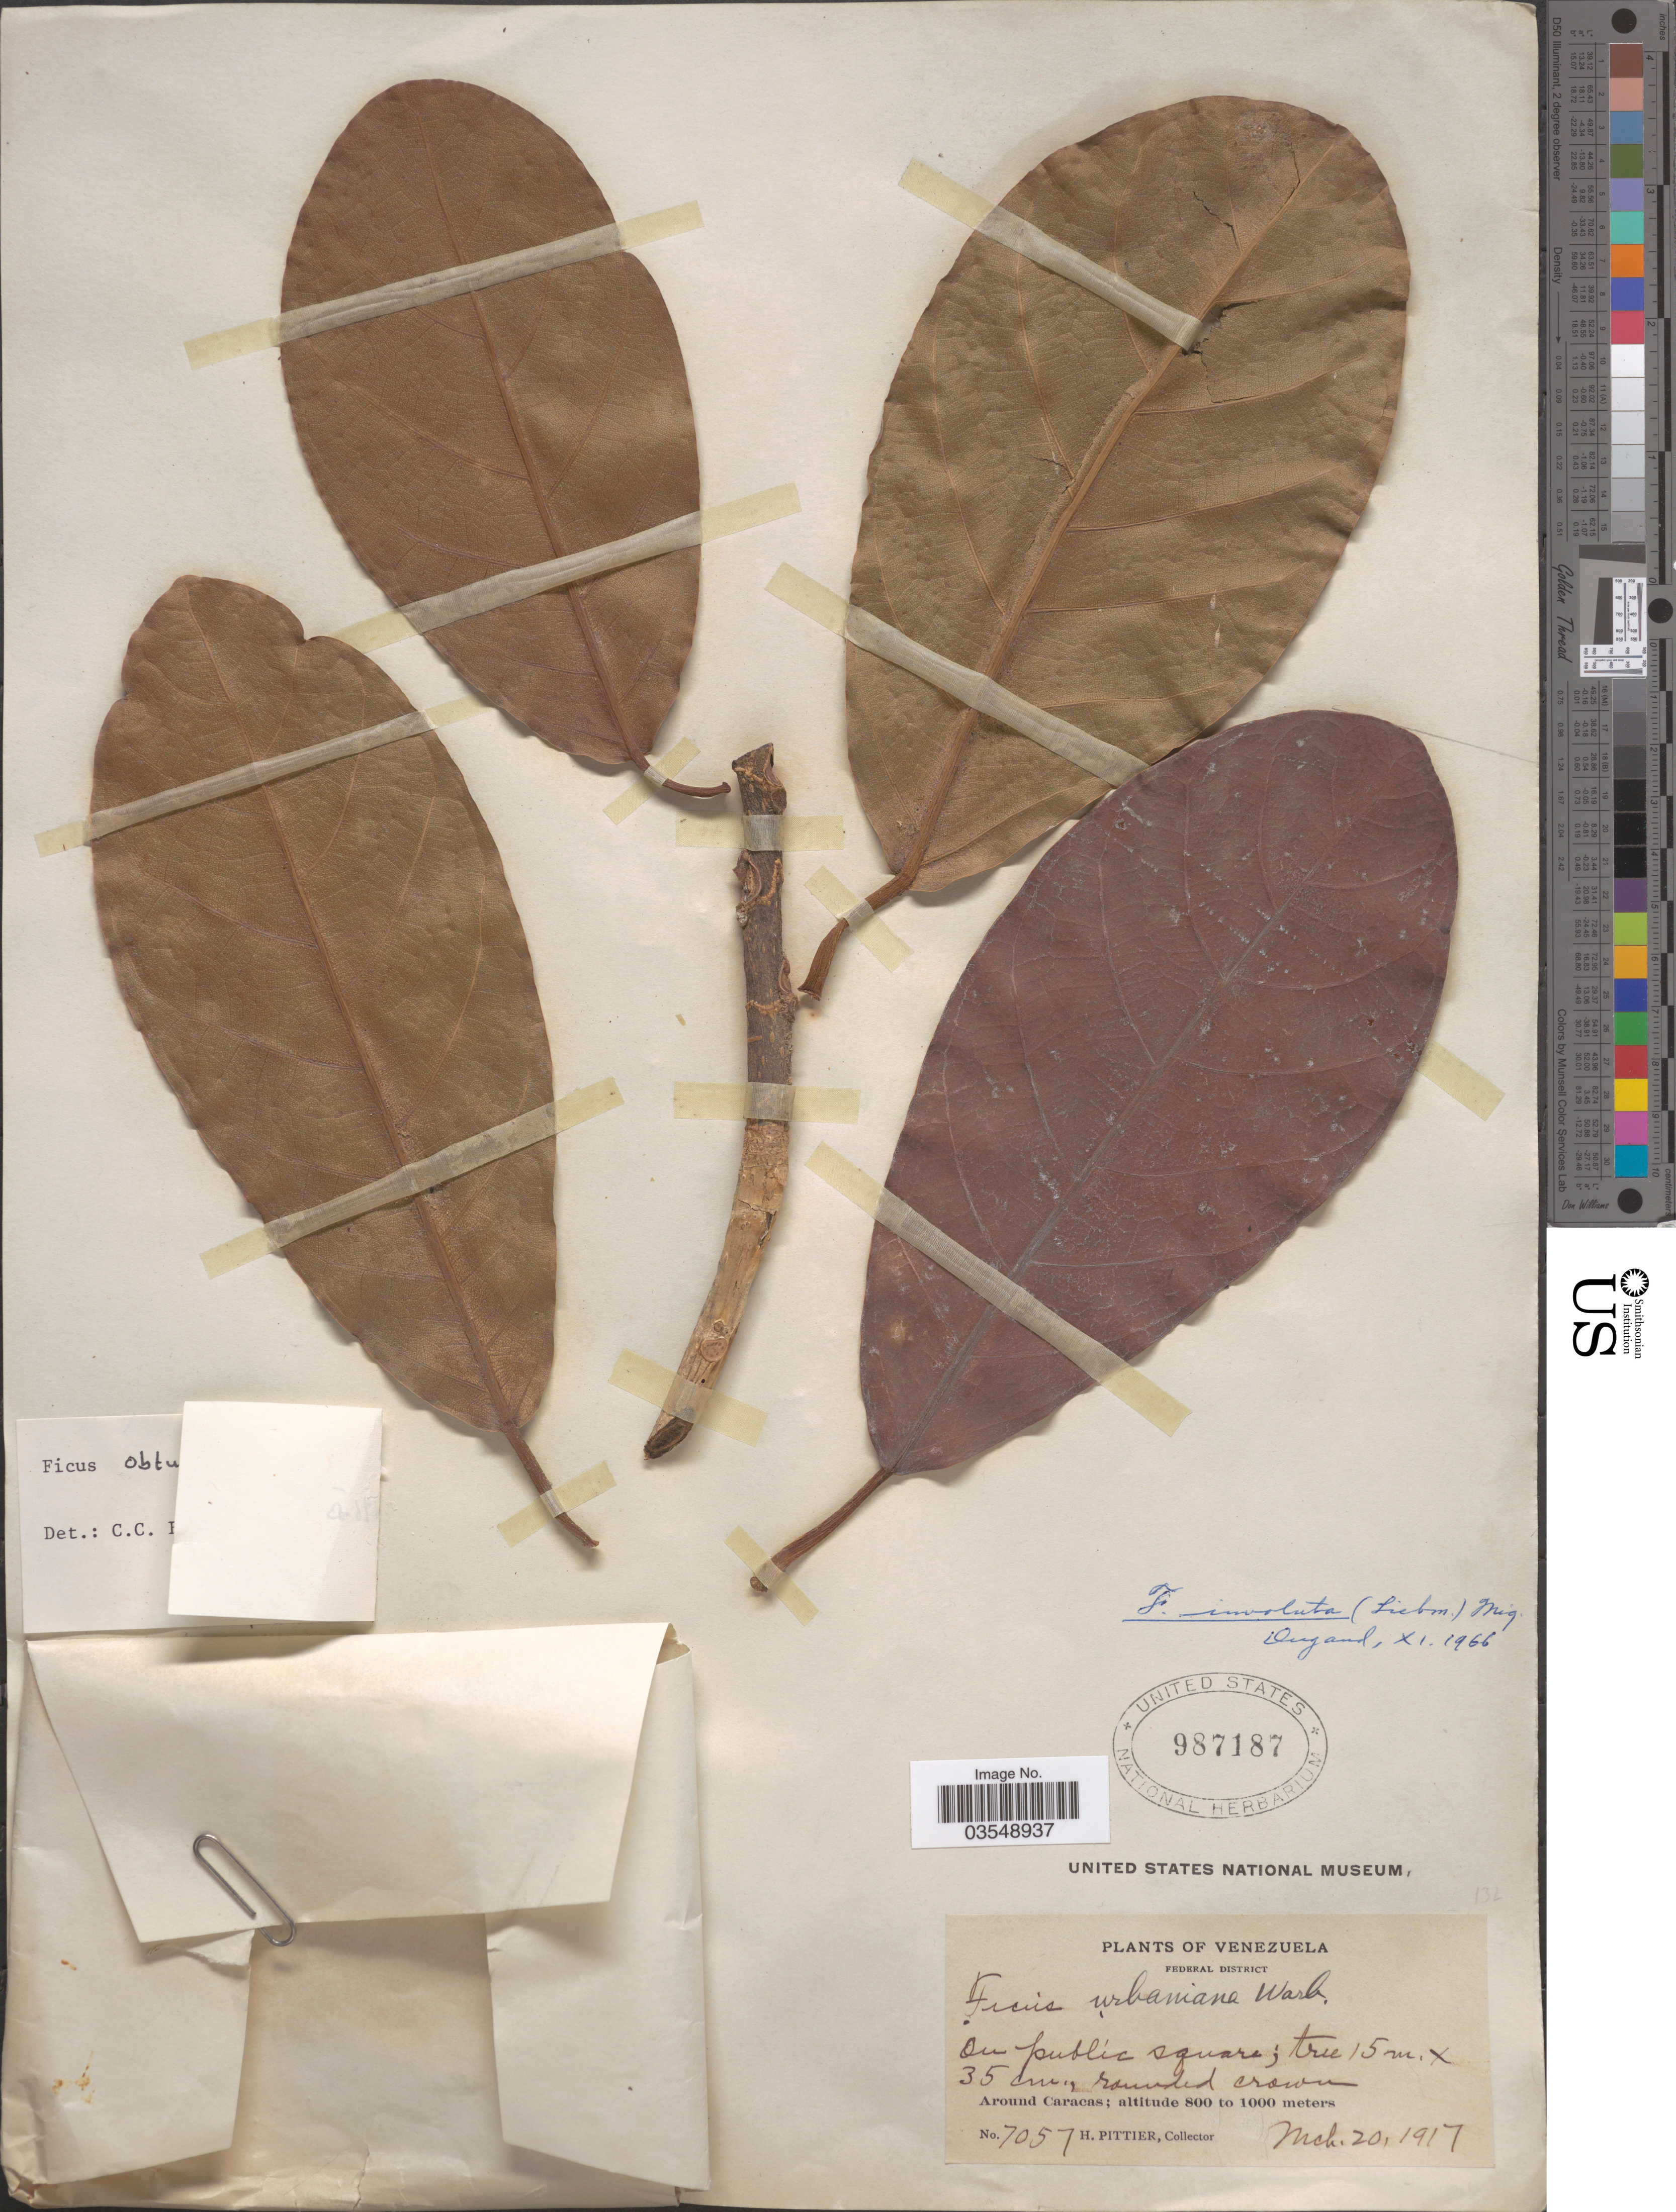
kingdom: Plantae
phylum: Tracheophyta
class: Magnoliopsida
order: Rosales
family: Moraceae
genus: Ficus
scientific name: Ficus obtusifolia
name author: Kunth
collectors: H. F. Pittier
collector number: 7057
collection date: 1917-03-20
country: Venezuela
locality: Federal District. Around Caracas.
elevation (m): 800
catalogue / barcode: US 987187